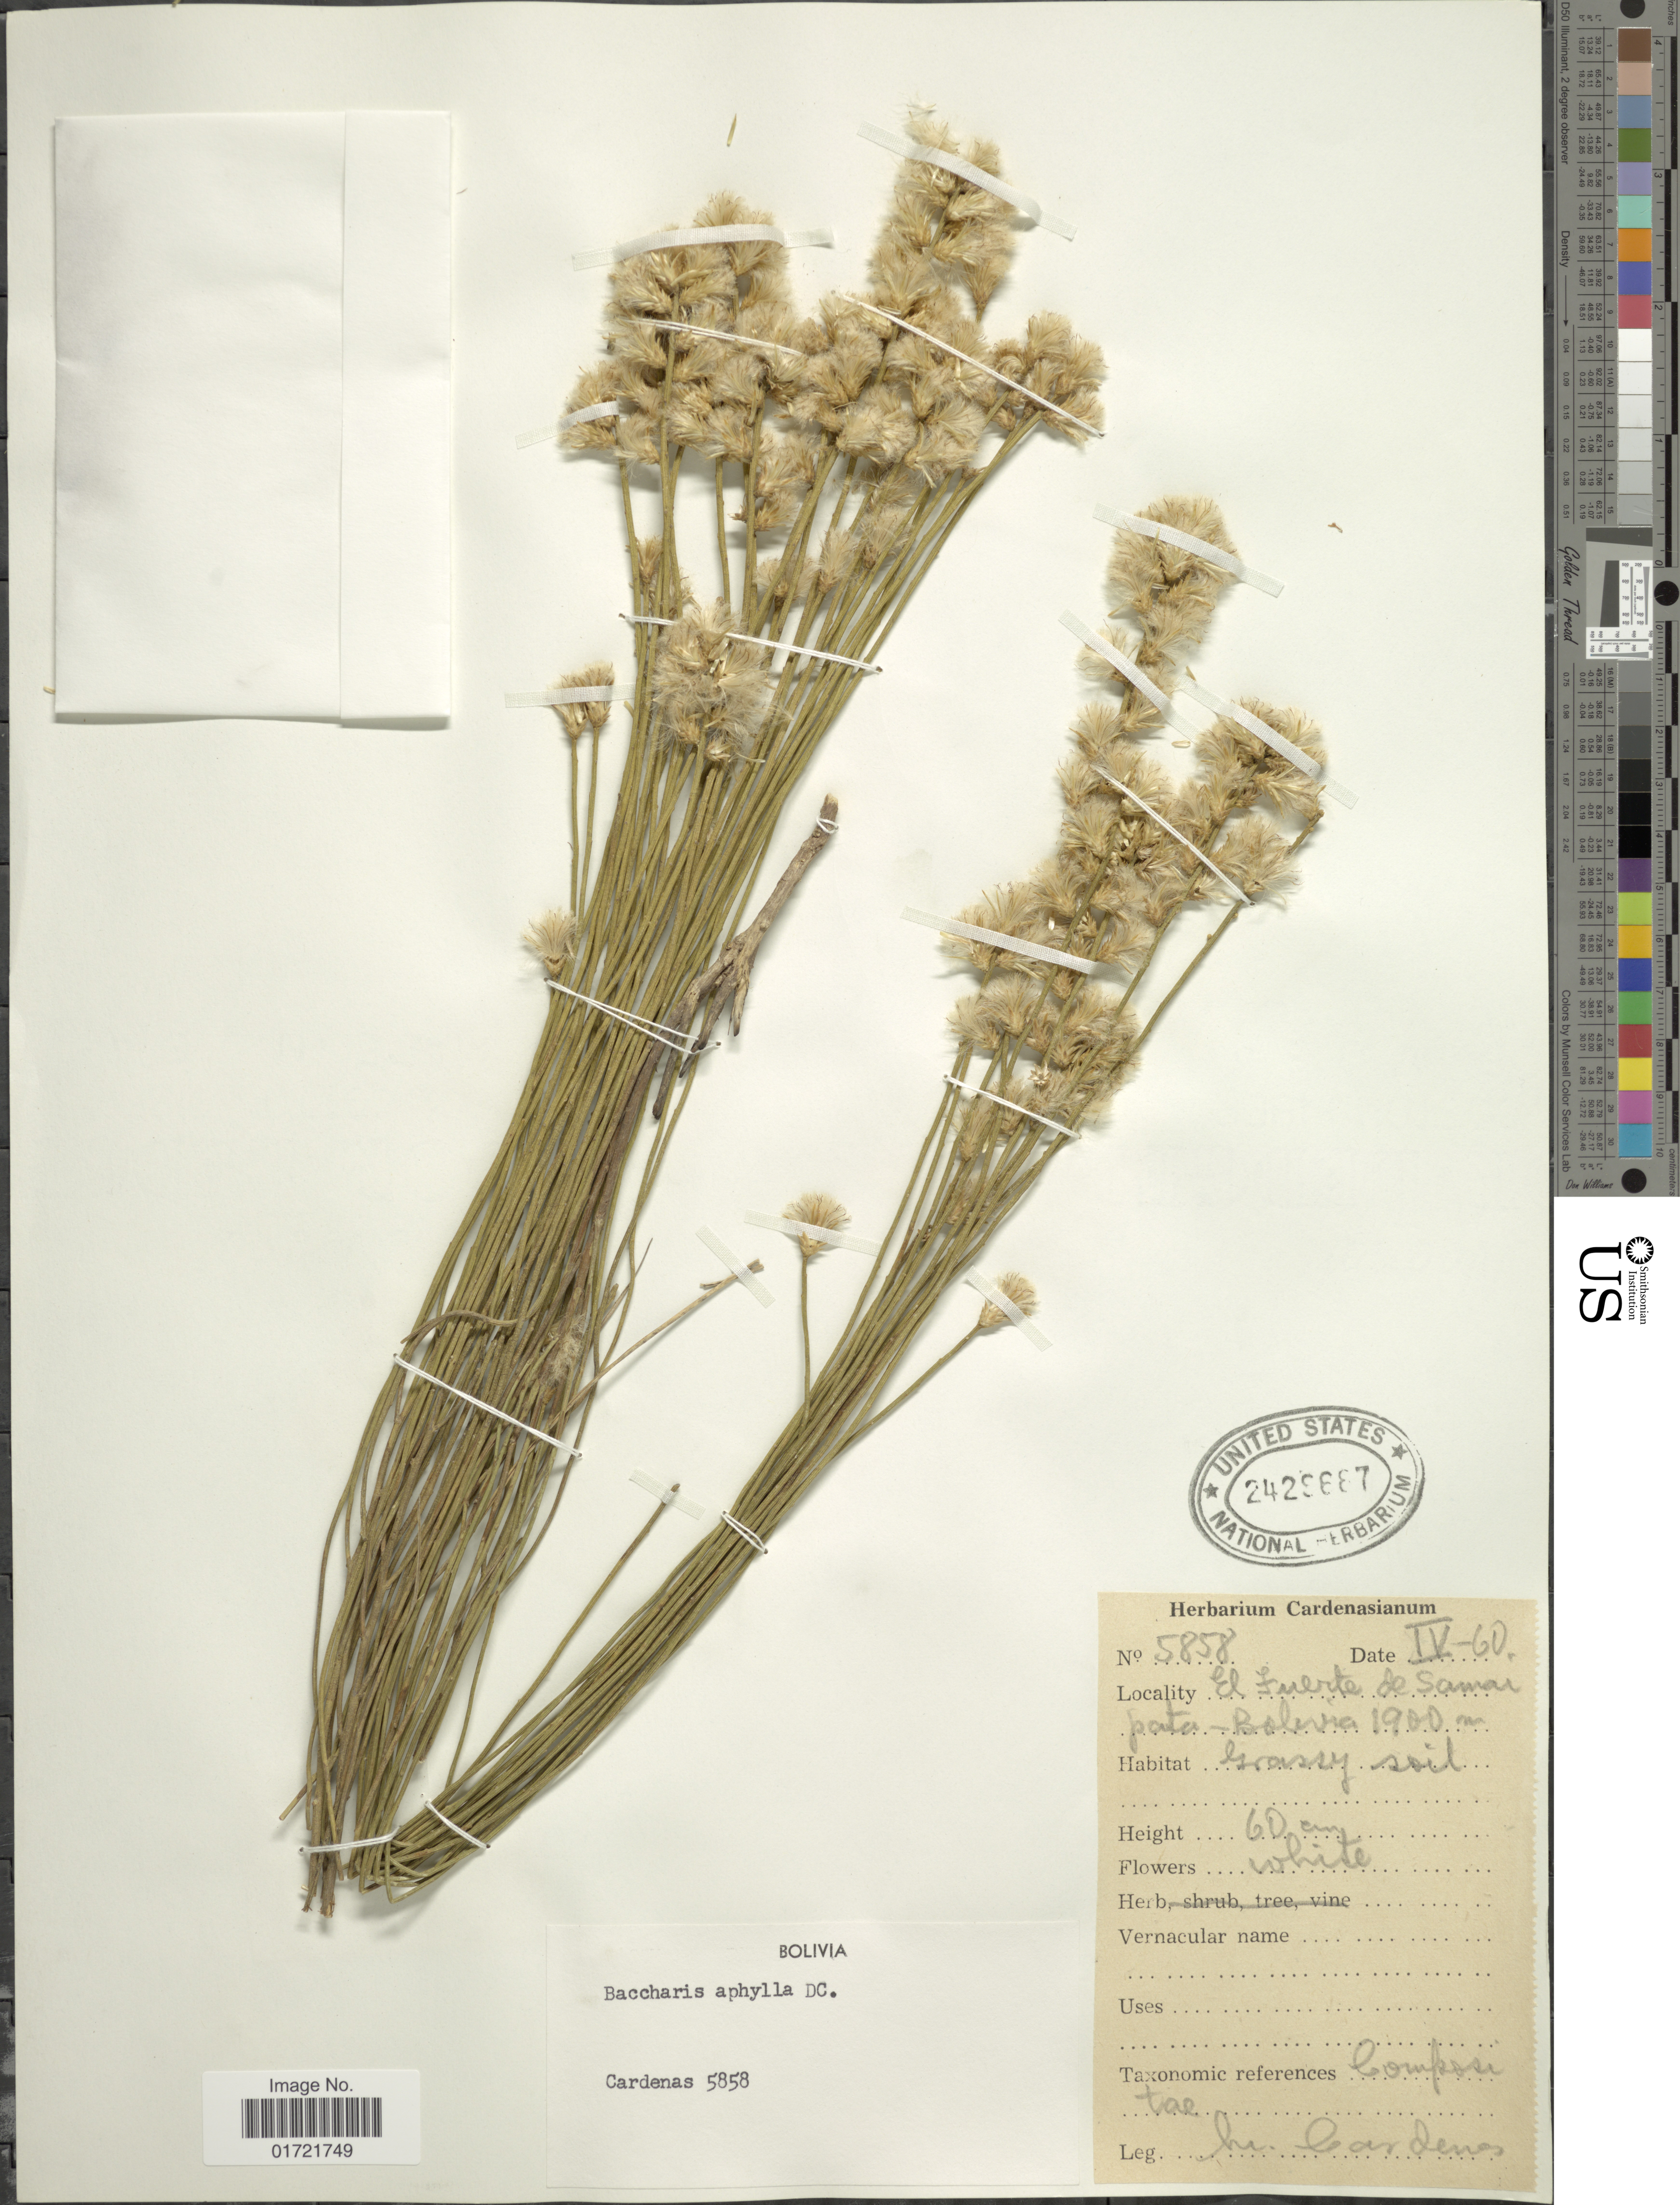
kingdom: Plantae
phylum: Tracheophyta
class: Magnoliopsida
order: Asterales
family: Asteraceae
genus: Baccharis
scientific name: Baccharis aphylla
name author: (Vell.) DC.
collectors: M. Cárdenas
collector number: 5858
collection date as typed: Transcribed d/m/y: /4/60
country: Bolivia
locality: El Fuerte de Samar pata - Bolivia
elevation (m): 1900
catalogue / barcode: US 2428687